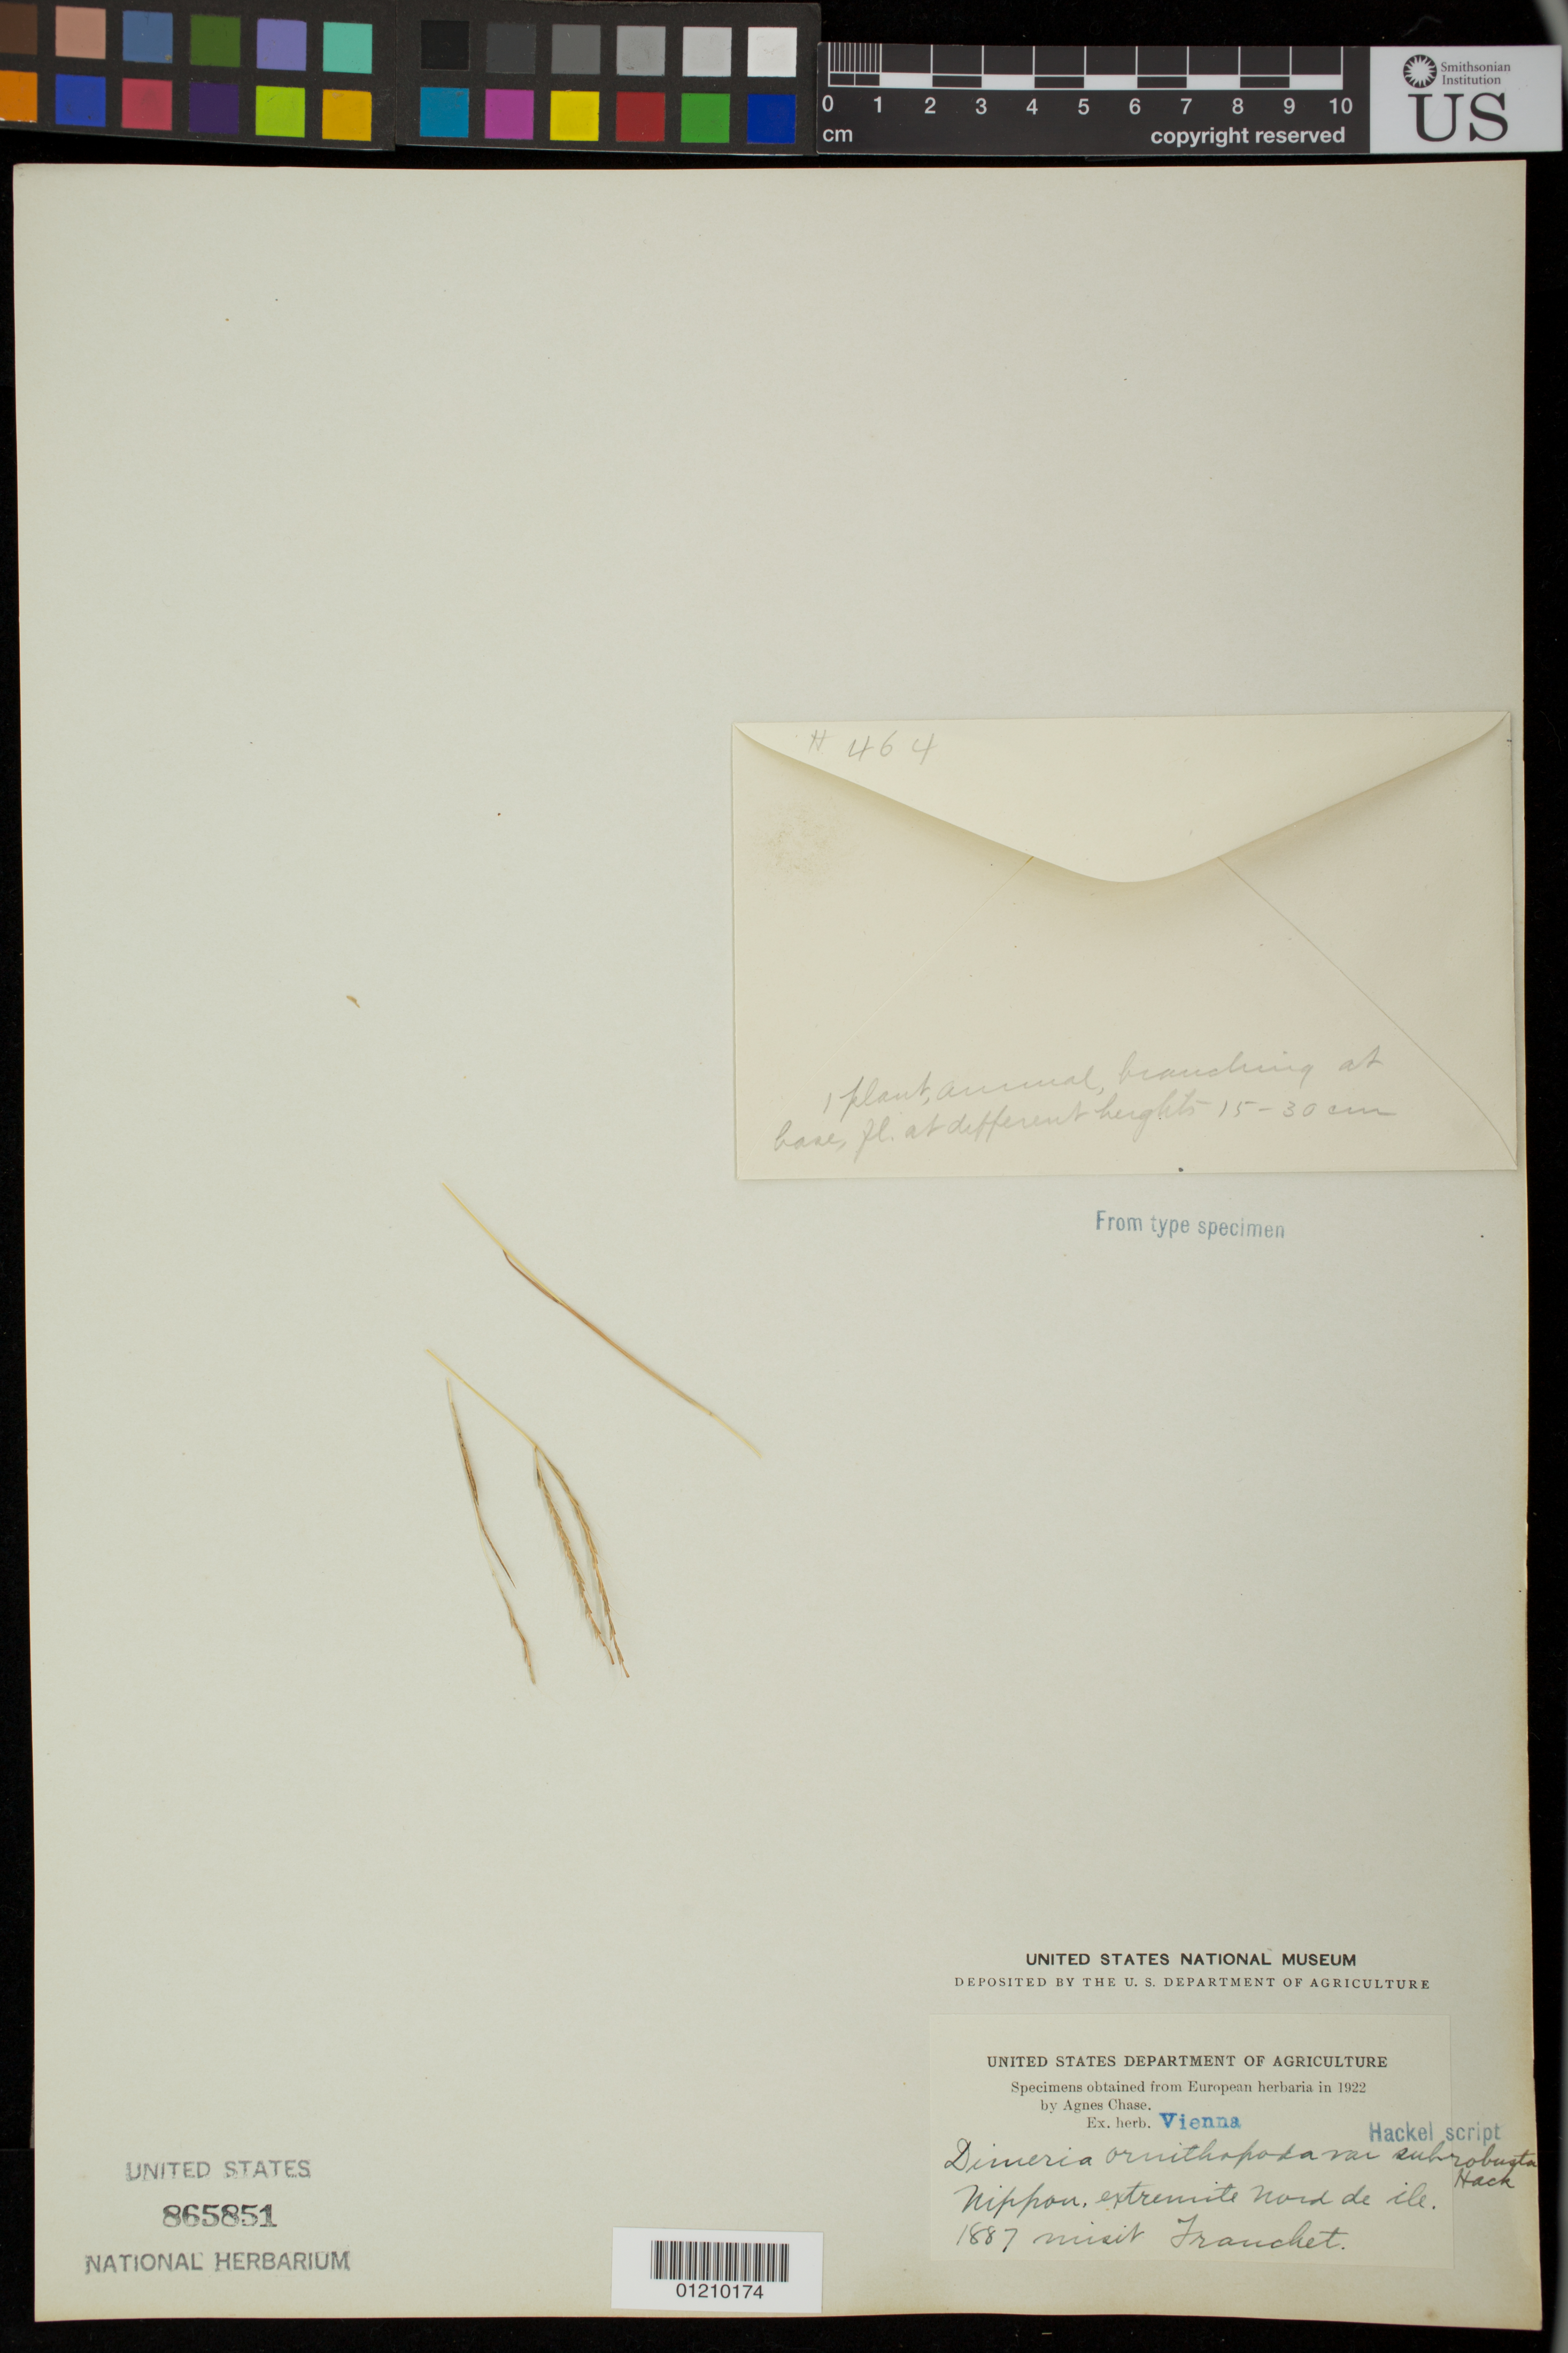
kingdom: Plantae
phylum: Tracheophyta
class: Liliopsida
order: Poales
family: Poaceae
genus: Dimeria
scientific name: Dimeria ornithopoda var. subrobusta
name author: Hack.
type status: Type Collection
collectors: A. R. Franchet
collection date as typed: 1887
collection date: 1887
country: Japan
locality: Extreme north end of island.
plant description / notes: Fragmentary material of type specimen ex herb. Vienna.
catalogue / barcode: US 865851